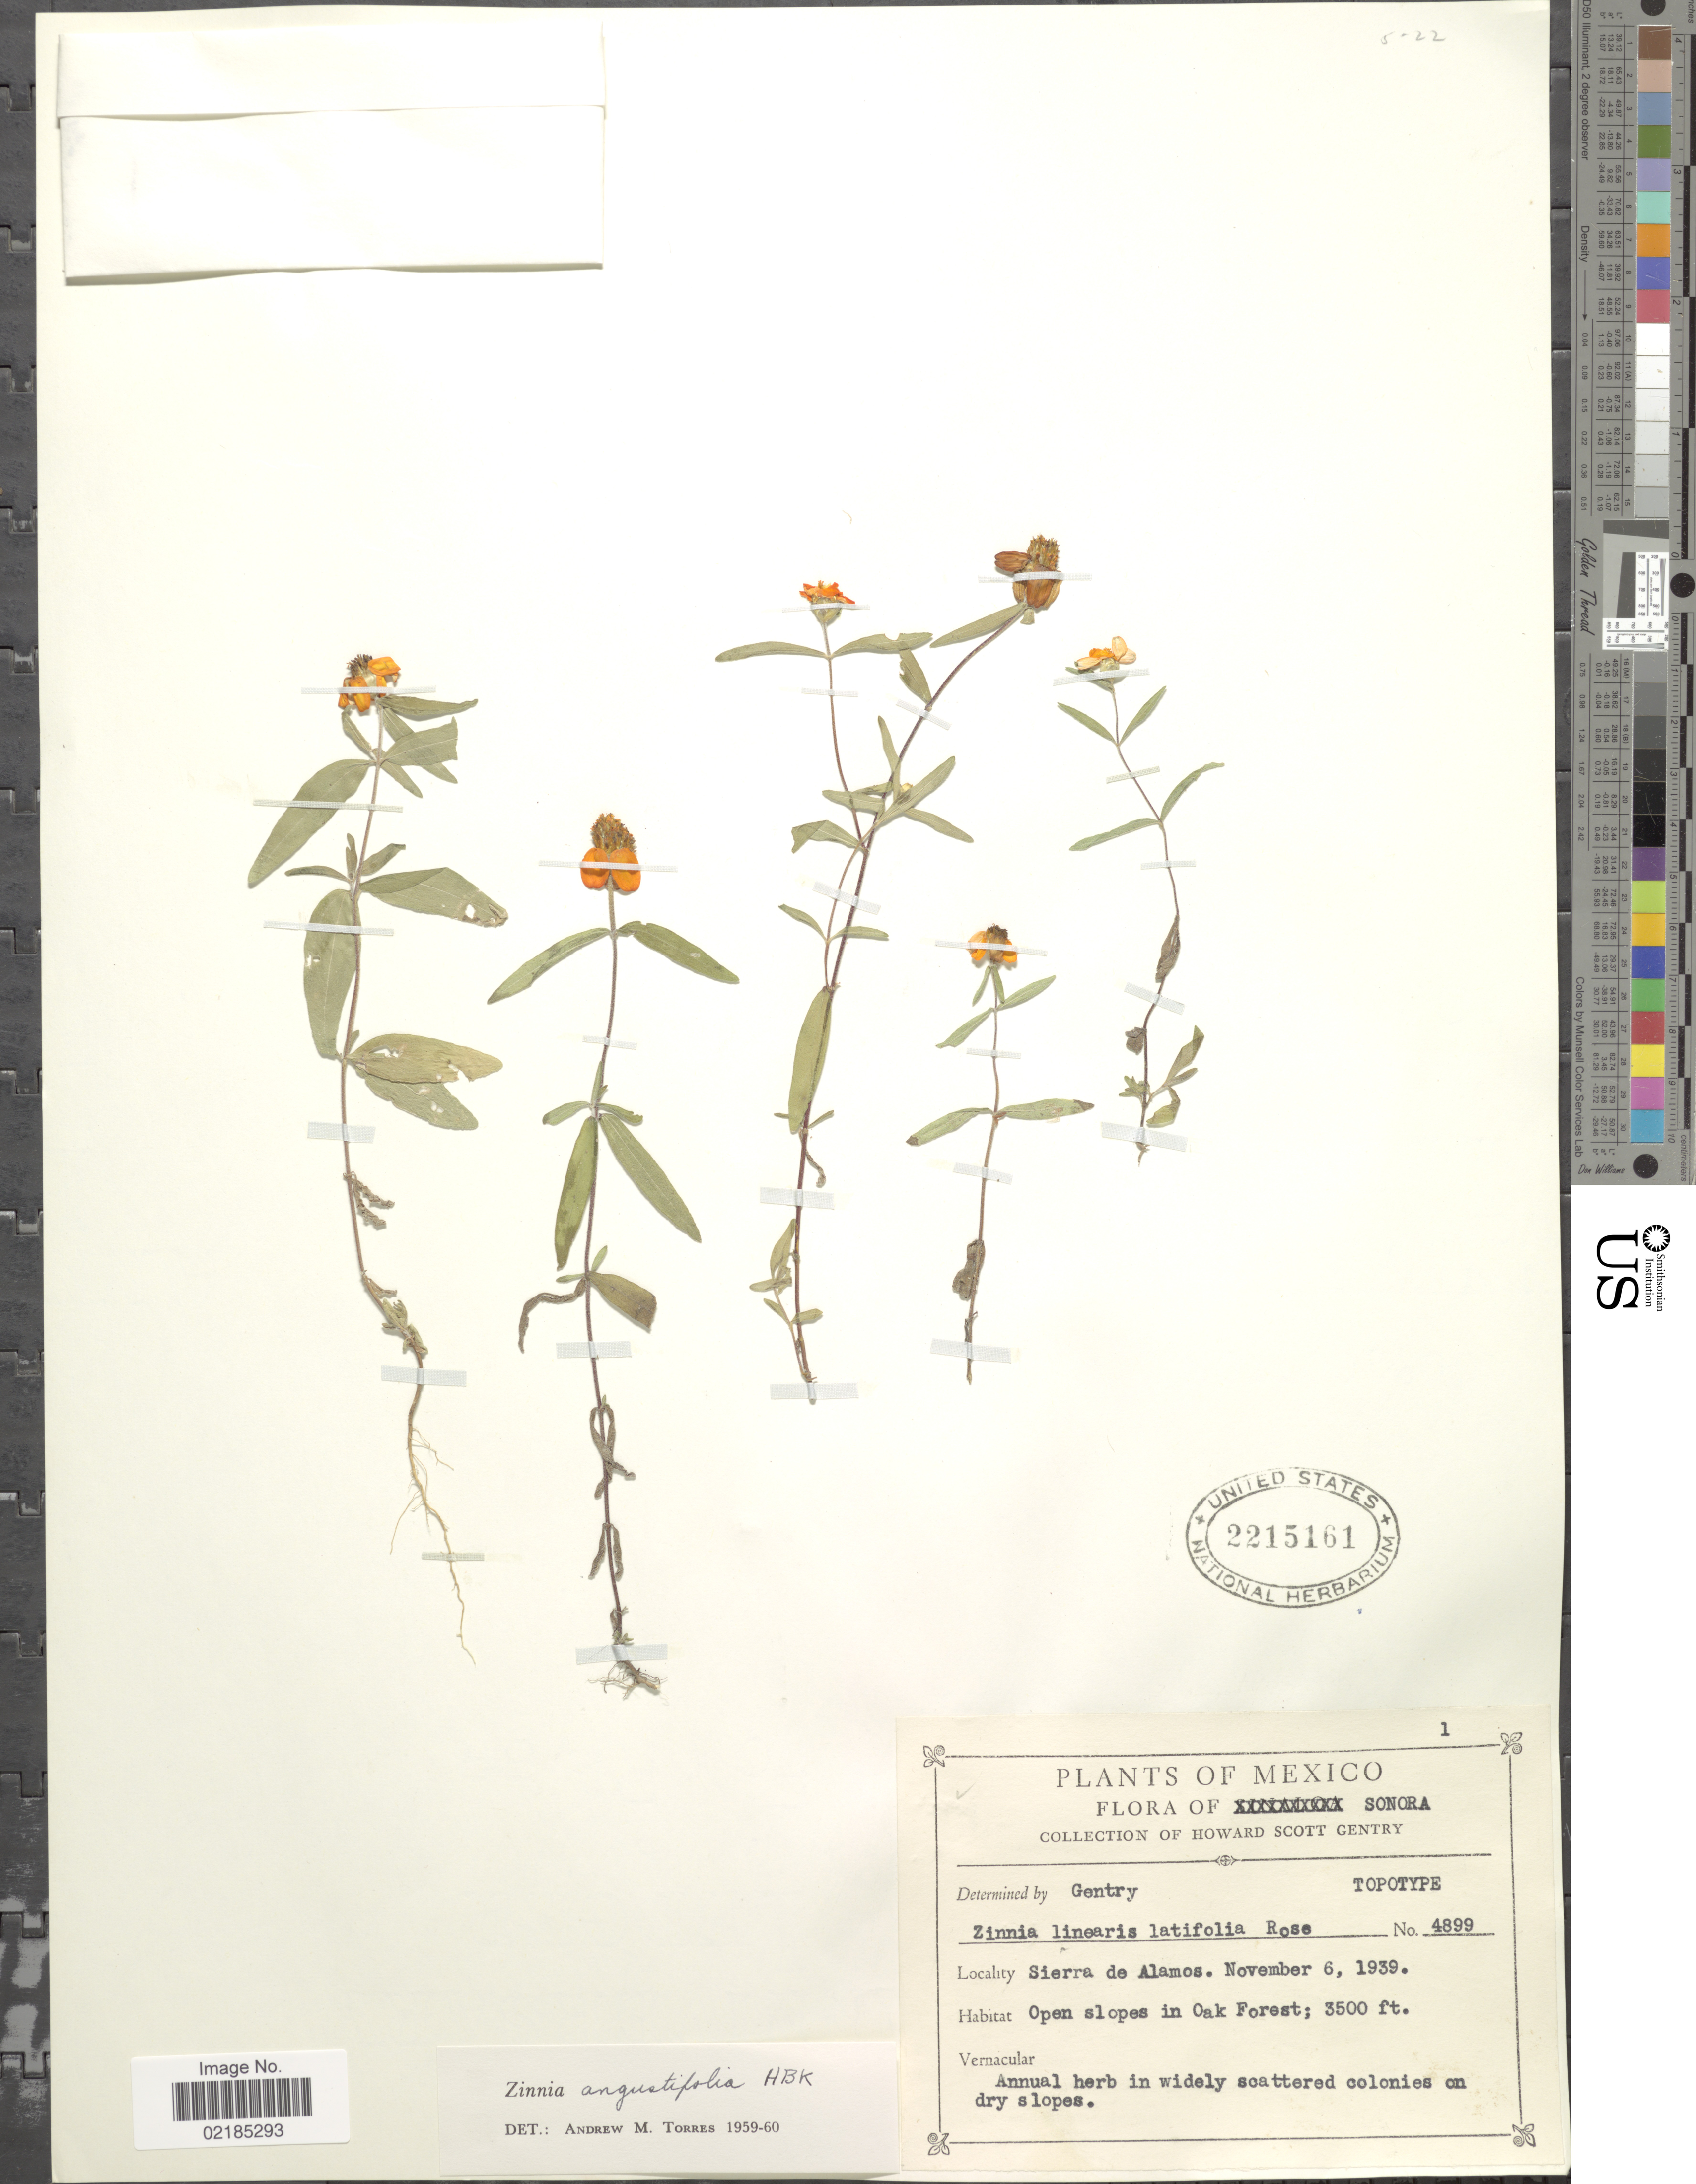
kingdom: Plantae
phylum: Tracheophyta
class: Magnoliopsida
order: Asterales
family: Asteraceae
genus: Zinnia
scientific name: Zinnia angustifolia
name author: Kunth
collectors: H. S. Gentry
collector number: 4899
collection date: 1939-11-06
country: Mexico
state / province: Sonora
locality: Sierra de Alamos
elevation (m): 1067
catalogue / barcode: US 2215161